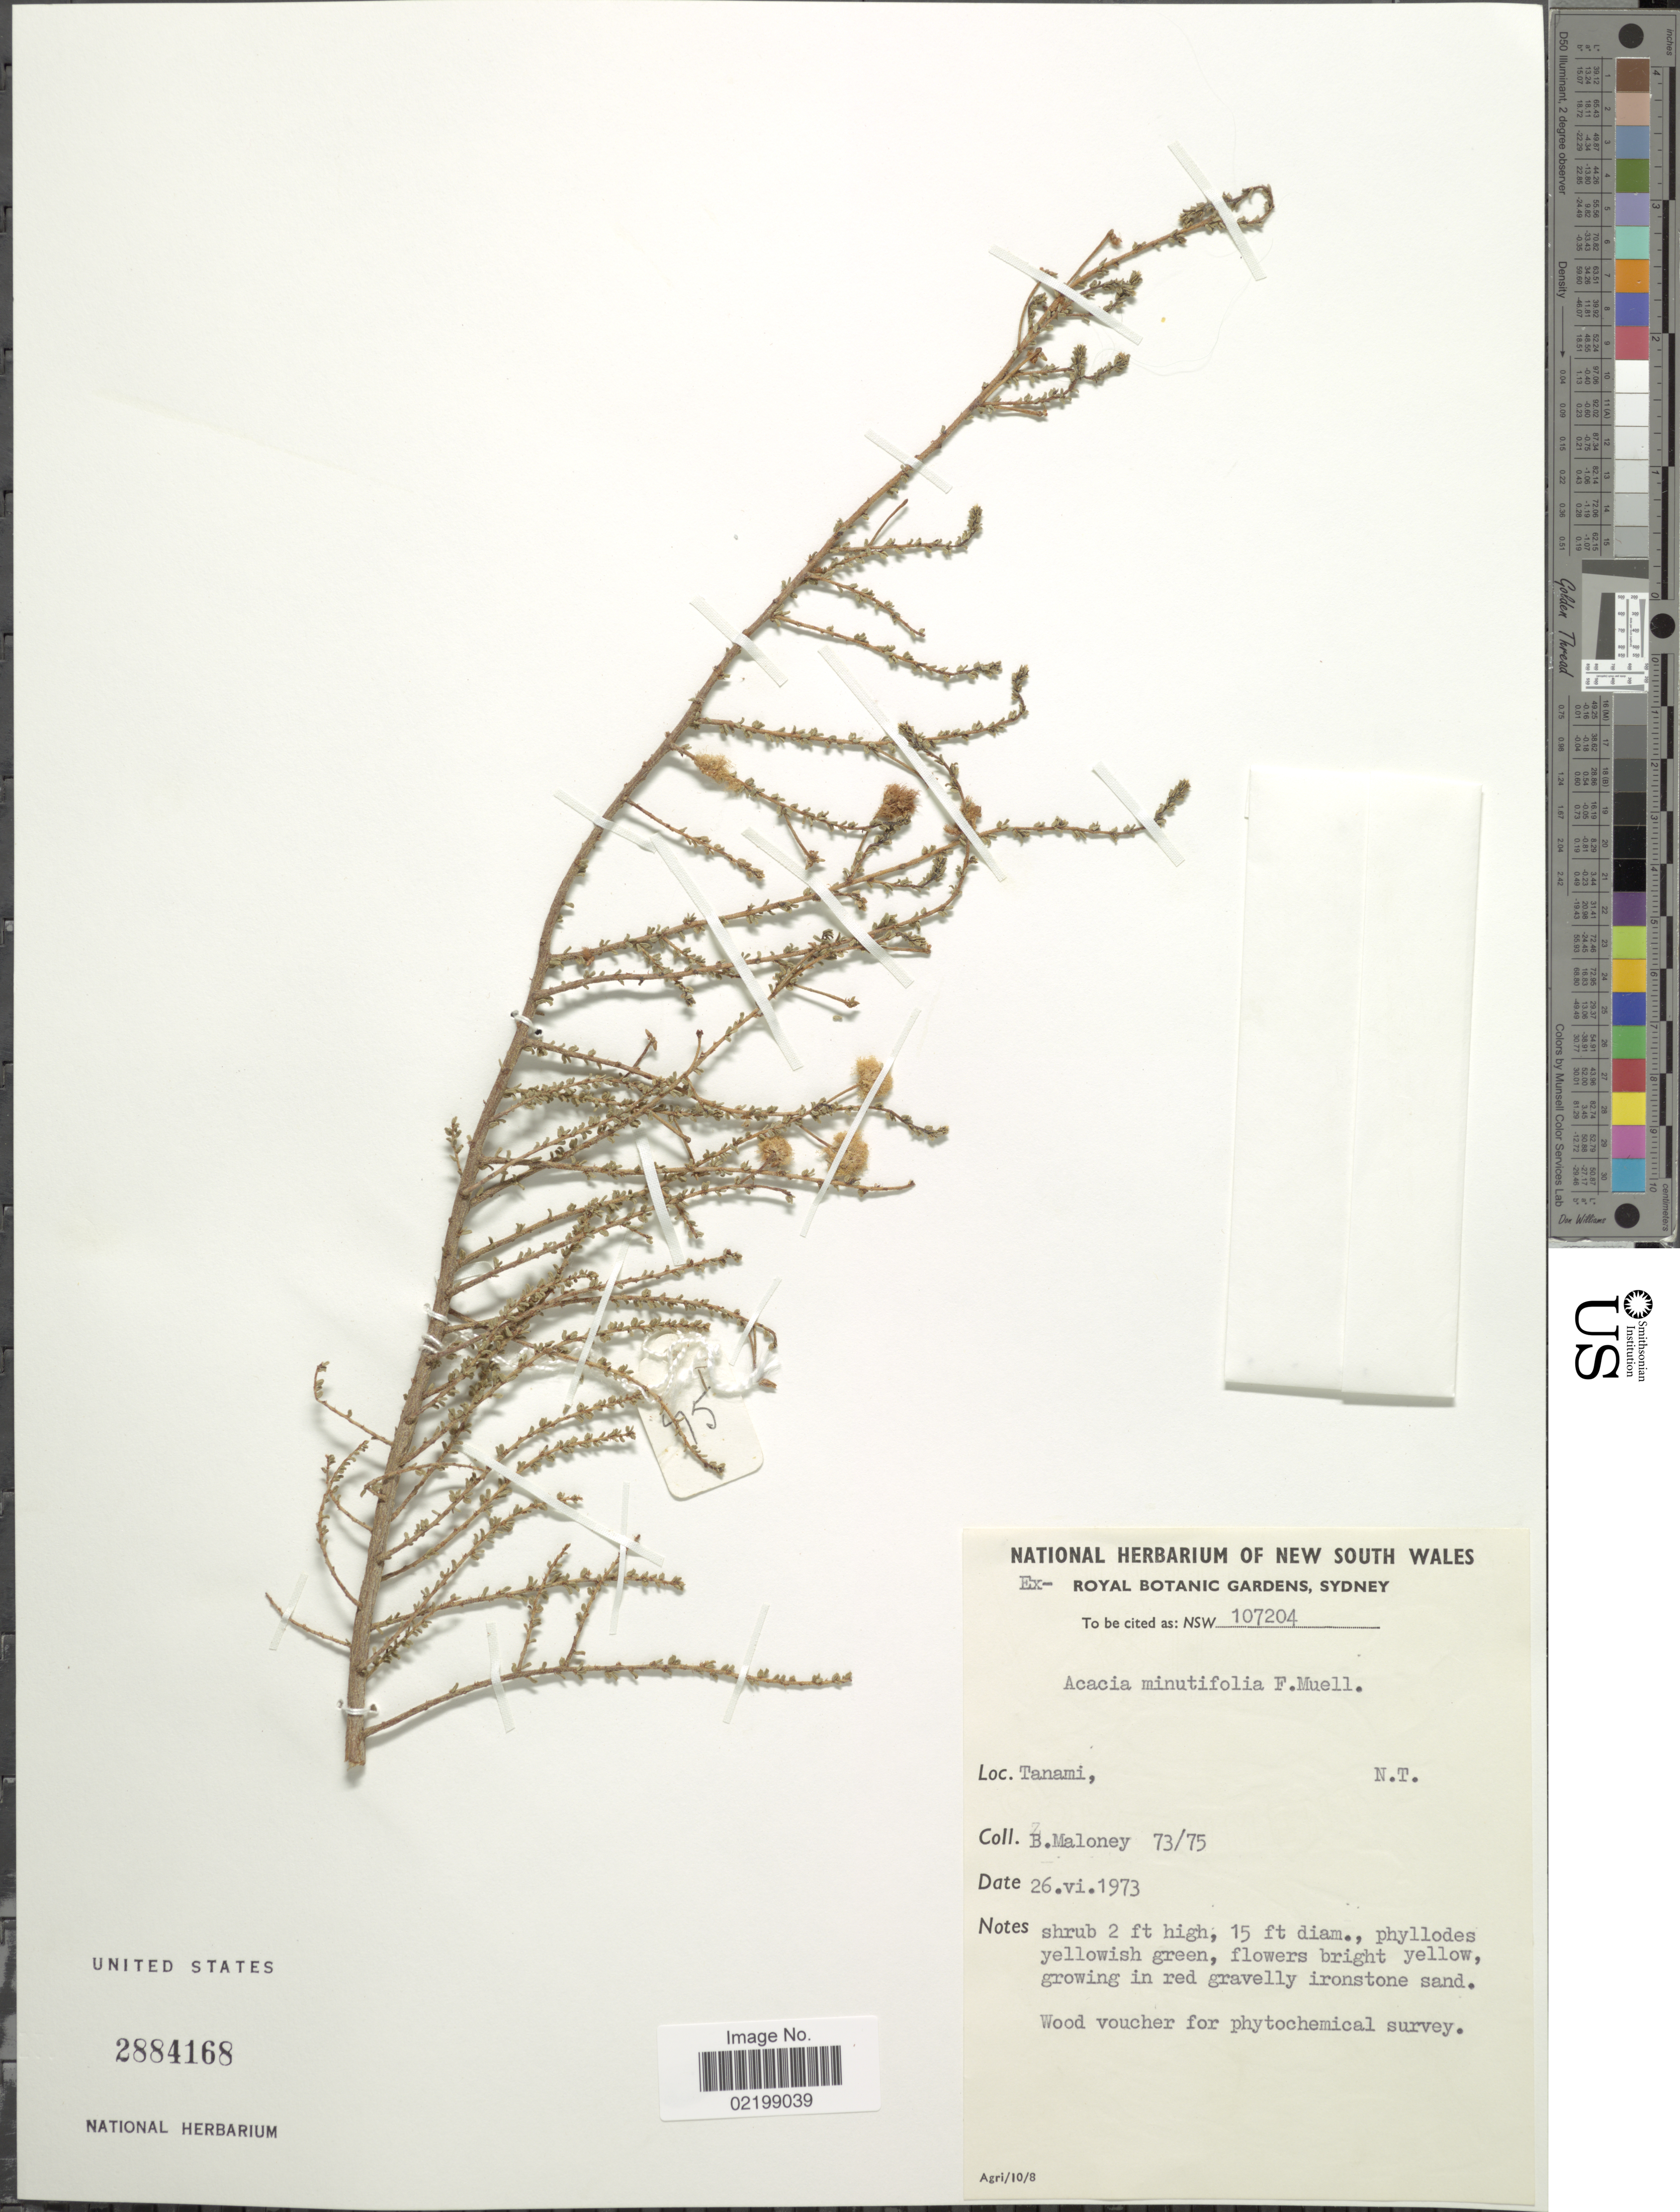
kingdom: Plantae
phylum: Tracheophyta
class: Magnoliopsida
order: Fabales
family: Fabaceae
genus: Acacia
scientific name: Acacia minutifolia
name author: F. Muell.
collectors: B. Maloney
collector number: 73/75/107204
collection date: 1973-06-26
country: Australia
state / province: Northern Territory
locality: Tanami, growing in red gravelly ironstone sand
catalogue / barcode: US 2884168